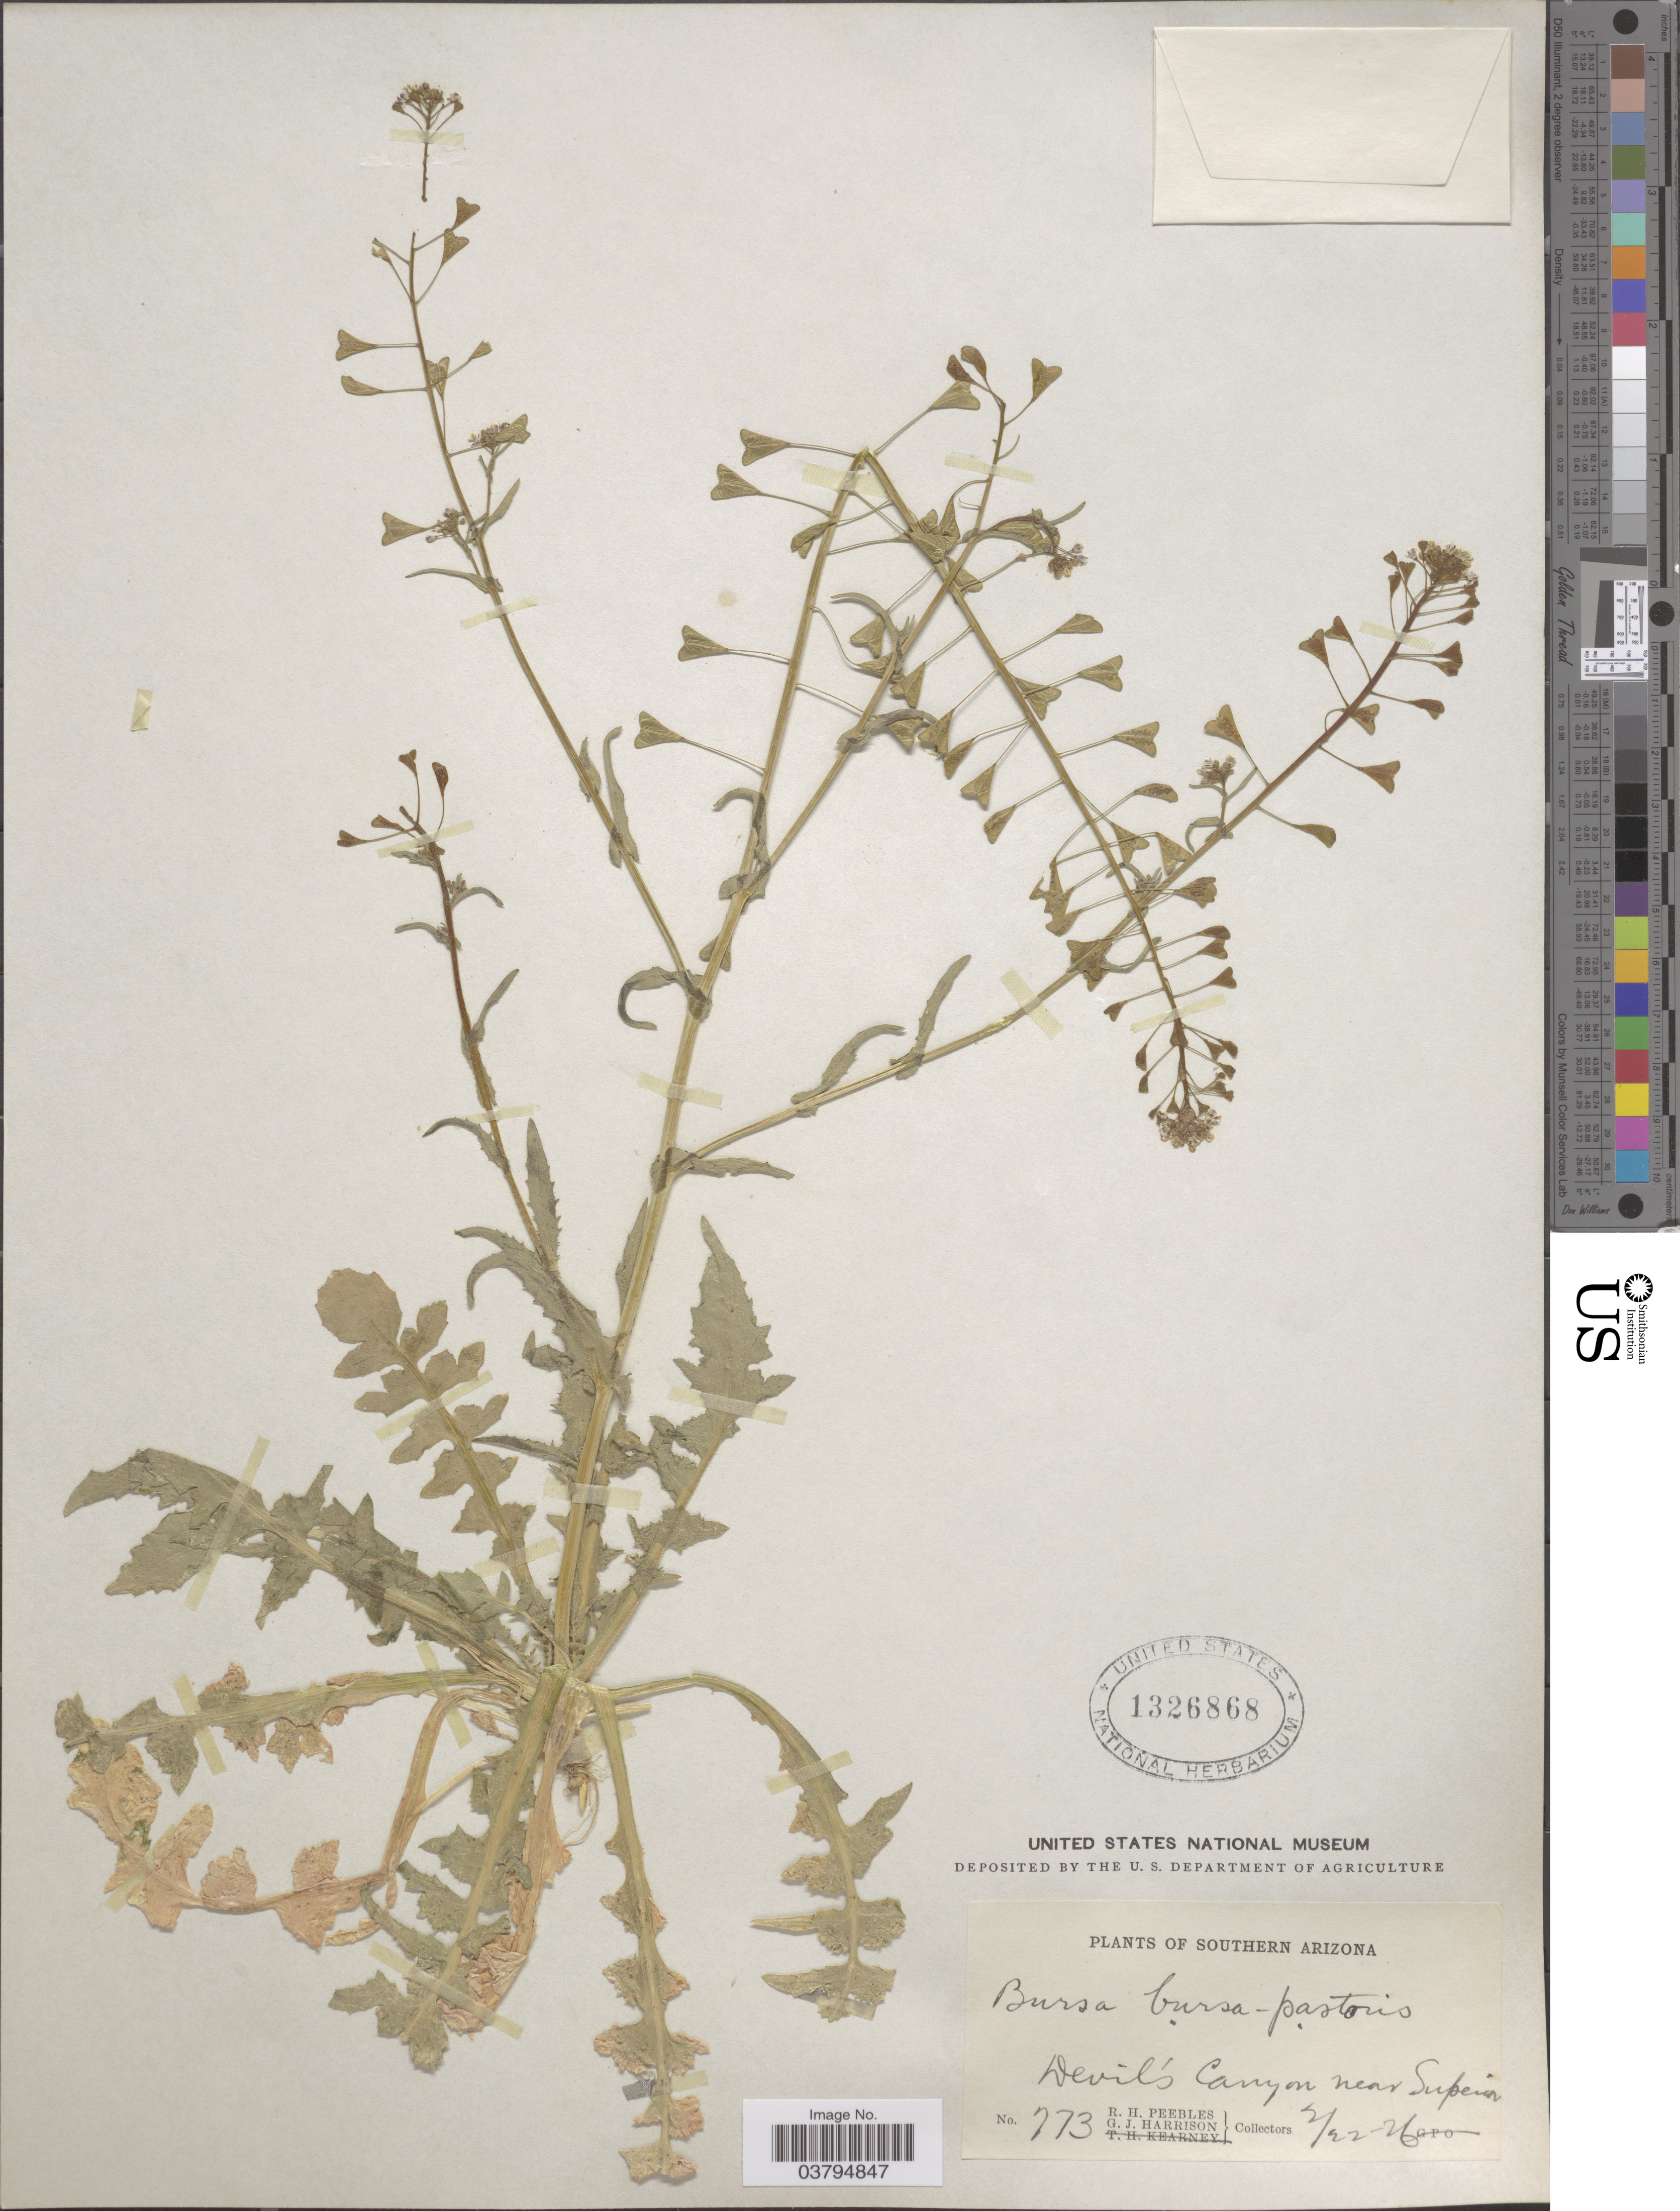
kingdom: Plantae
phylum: Tracheophyta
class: Magnoliopsida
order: Brassicales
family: Brassicaceae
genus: Capsella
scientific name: Capsella bursa-pastoris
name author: (L.) Medik.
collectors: R. H. Peebles & G. J. Harrison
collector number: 773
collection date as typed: Transcribed d/m/y: 22/2/26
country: United States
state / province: Arizona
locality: Southern Arizona. Devil's Canyon near Superior.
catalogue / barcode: US 1326868